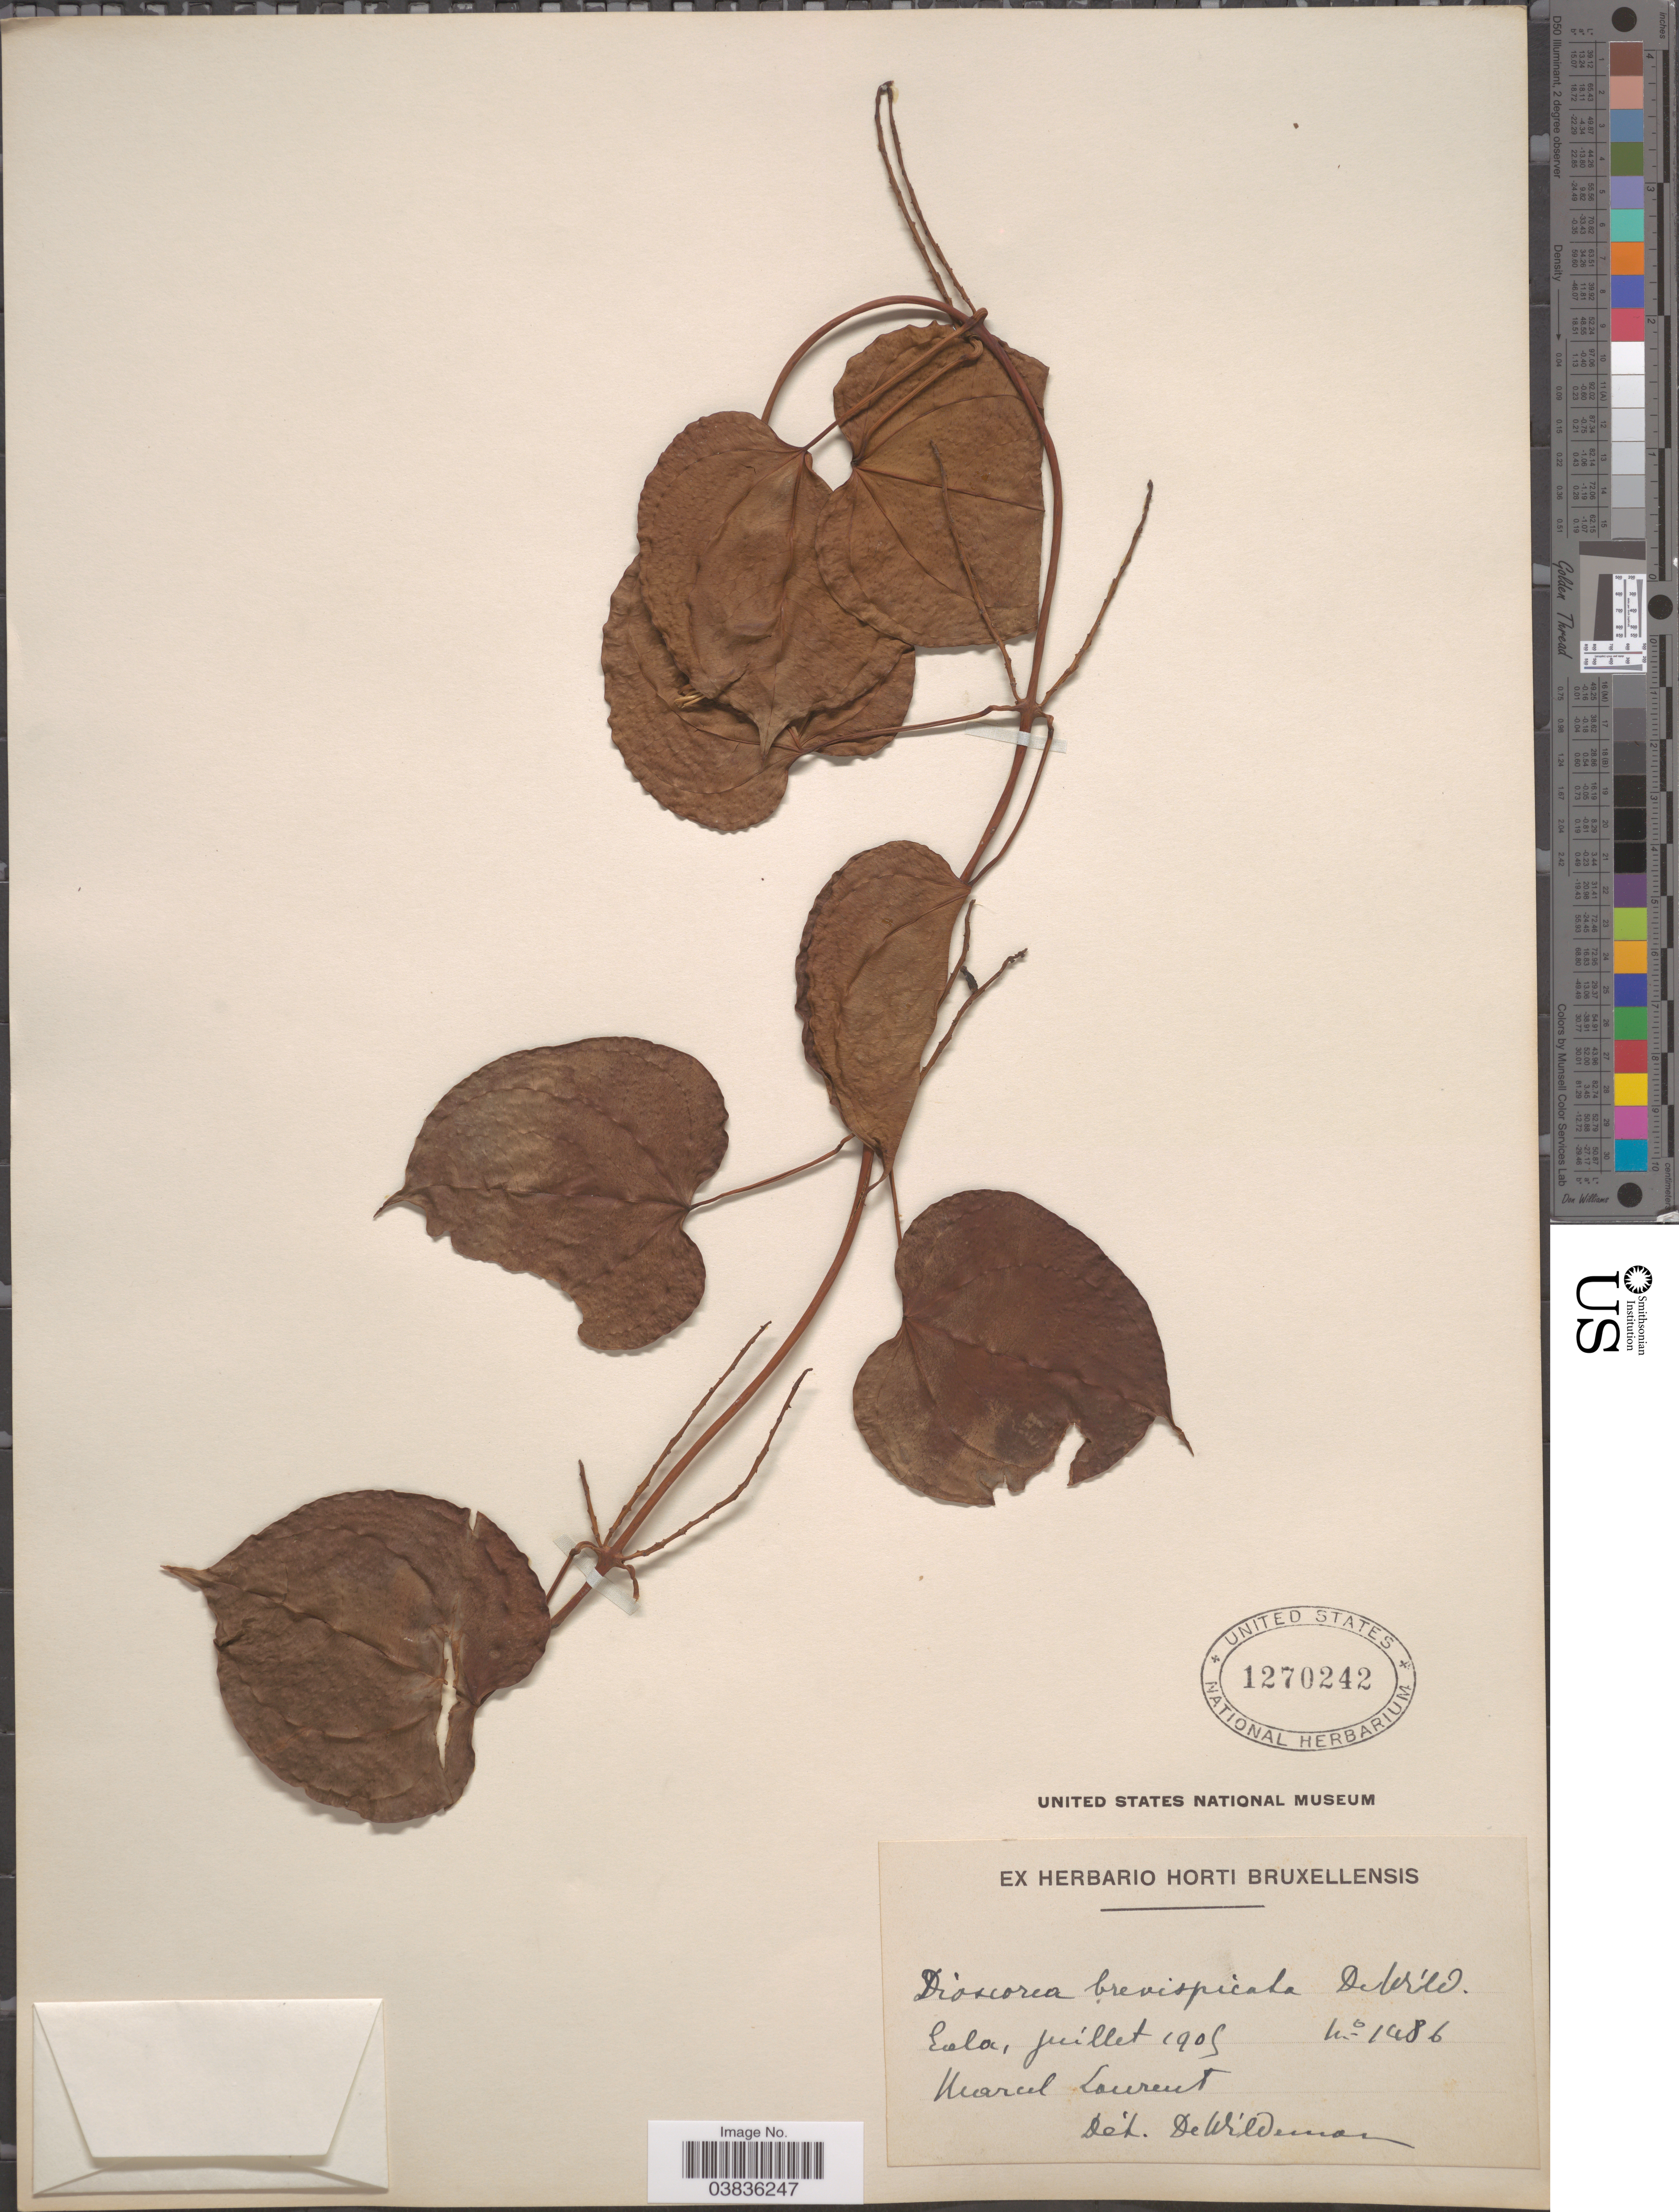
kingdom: Plantae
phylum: Tracheophyta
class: Liliopsida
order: Dioscoreales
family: Dioscoreaceae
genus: Dioscorea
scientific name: Dioscorea brevispicata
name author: De Wild.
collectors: M. Laurent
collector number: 1486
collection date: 1905-07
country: Congo, Democratic Republic of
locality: Eala.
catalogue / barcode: US 1270242